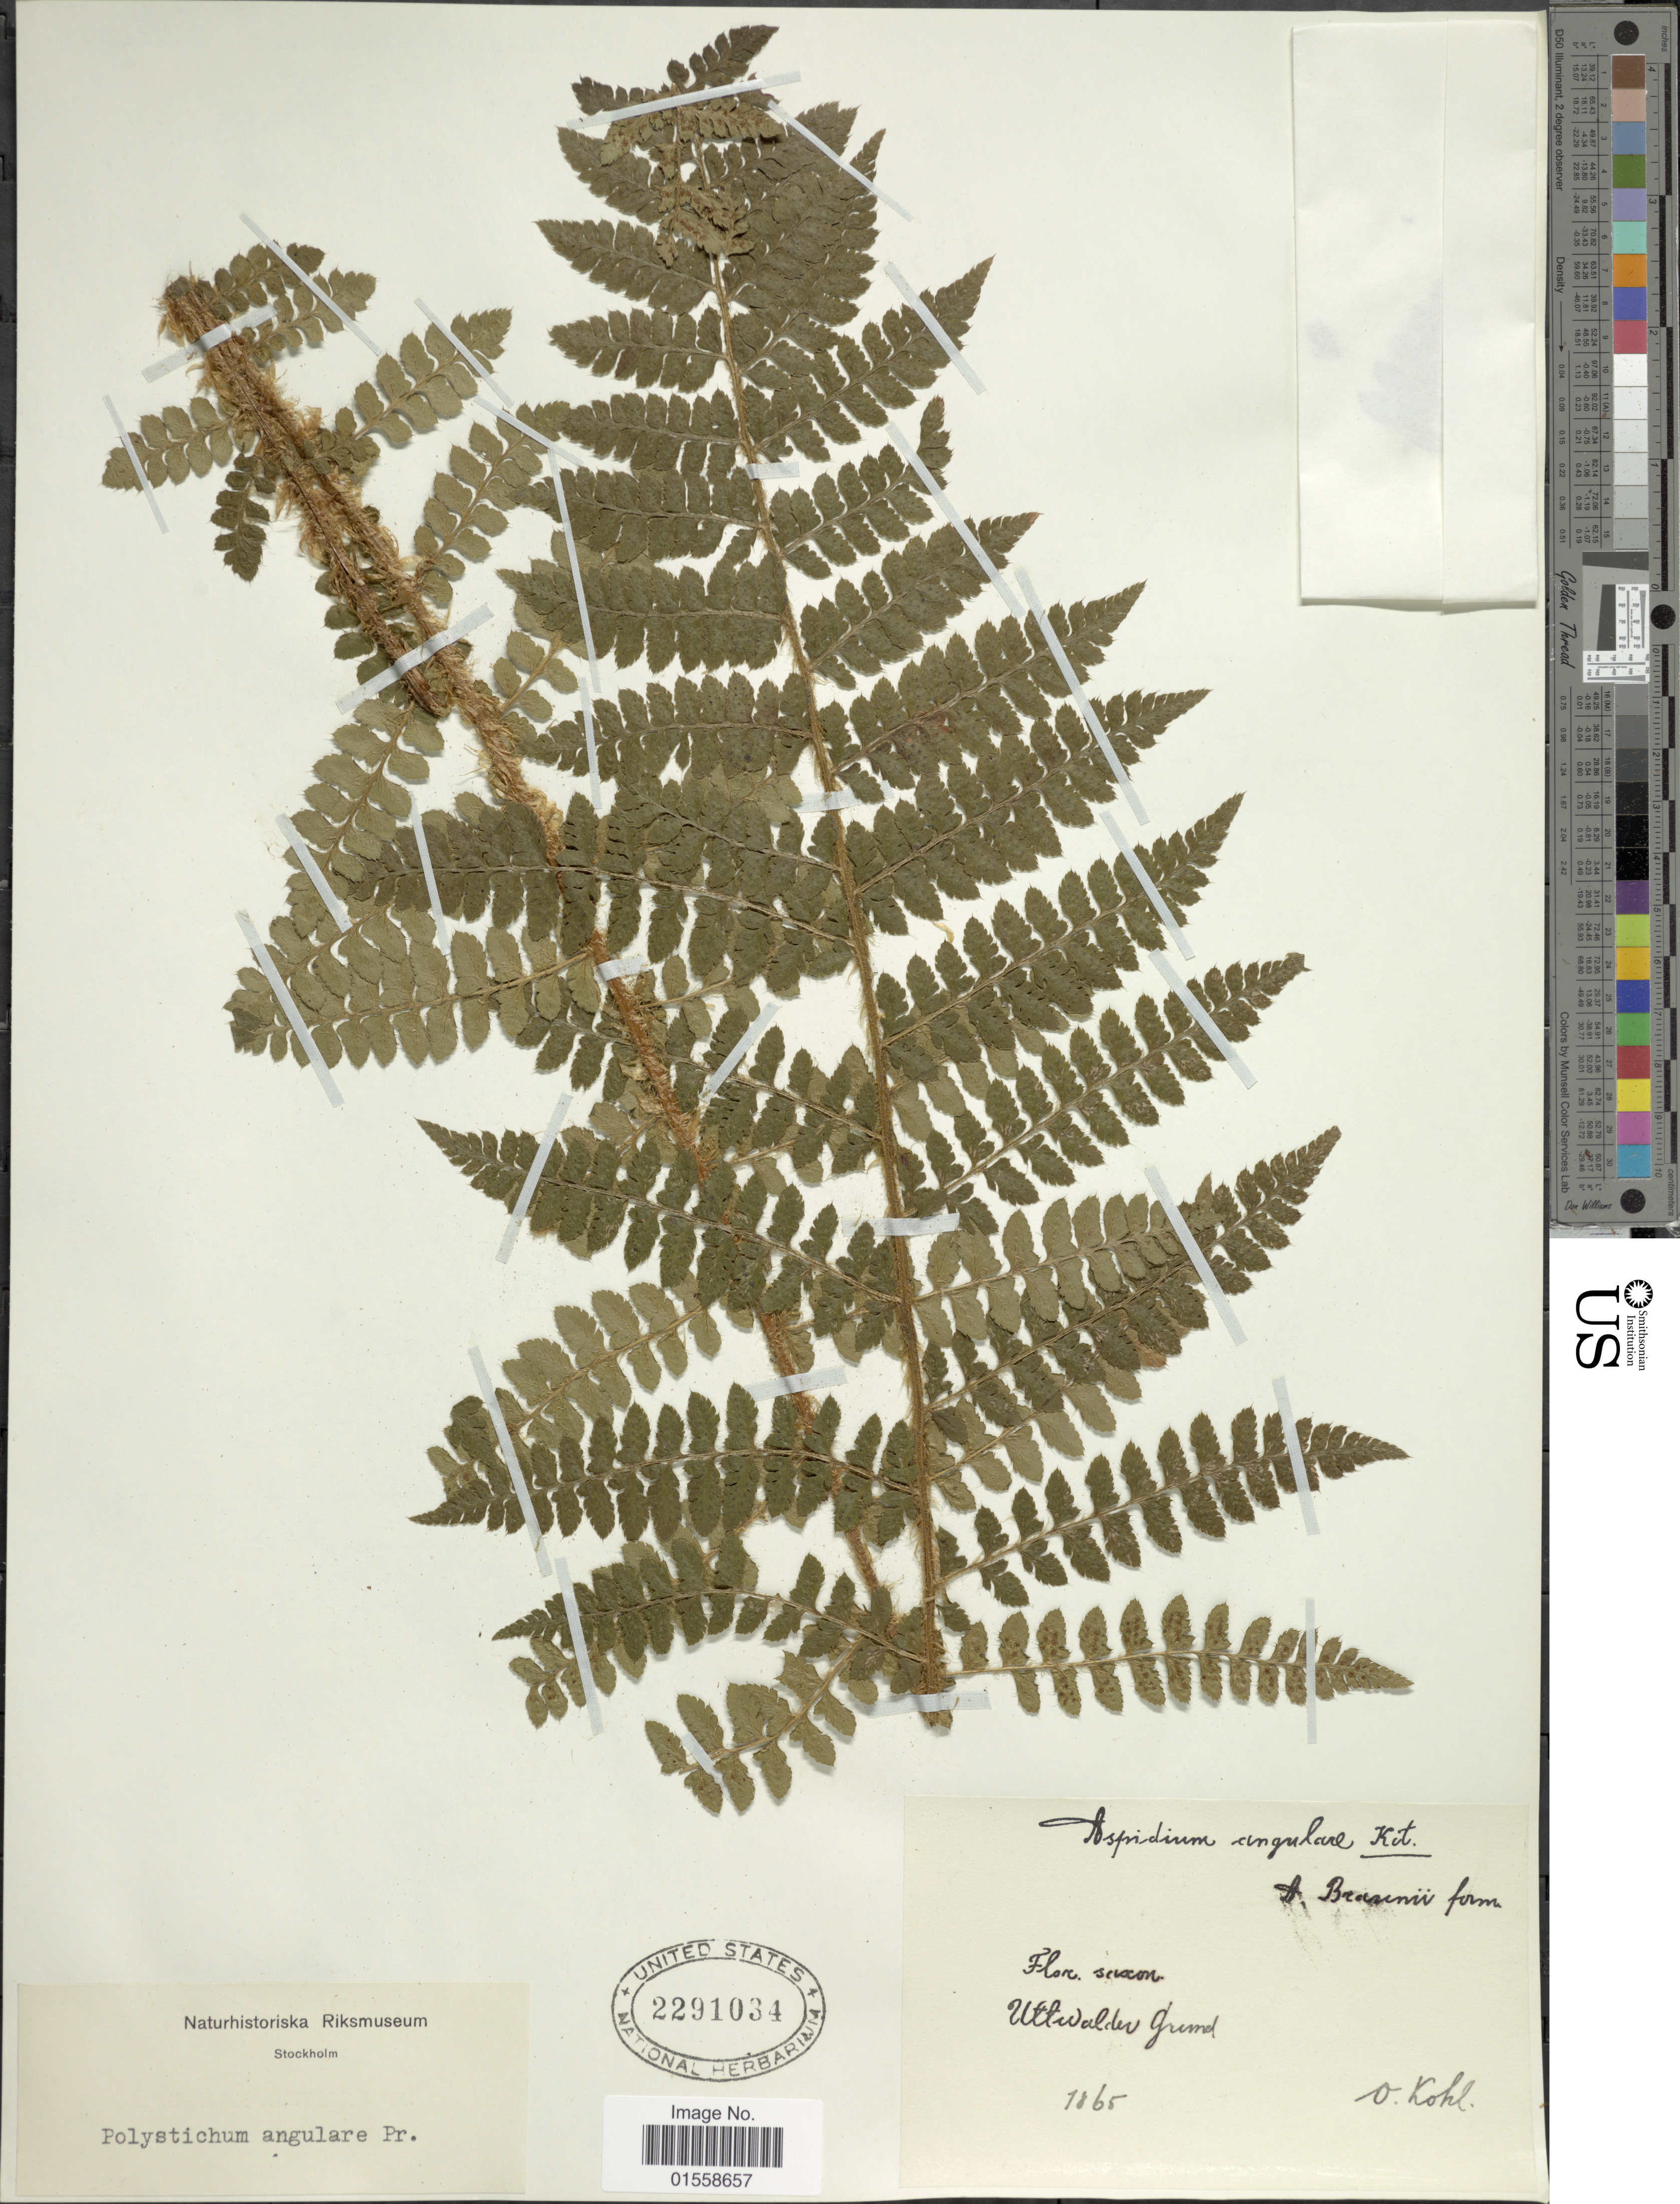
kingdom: Plantae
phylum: Tracheophyta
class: Polypodiopsida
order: Polypodiales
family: Dryopteridaceae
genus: Polystichum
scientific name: Polystichum braunii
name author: (Spenn.) Fée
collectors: O. Kohl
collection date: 1865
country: Germany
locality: Saxon, Uttwalder Grund. [interpreted]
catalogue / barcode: US 2291034